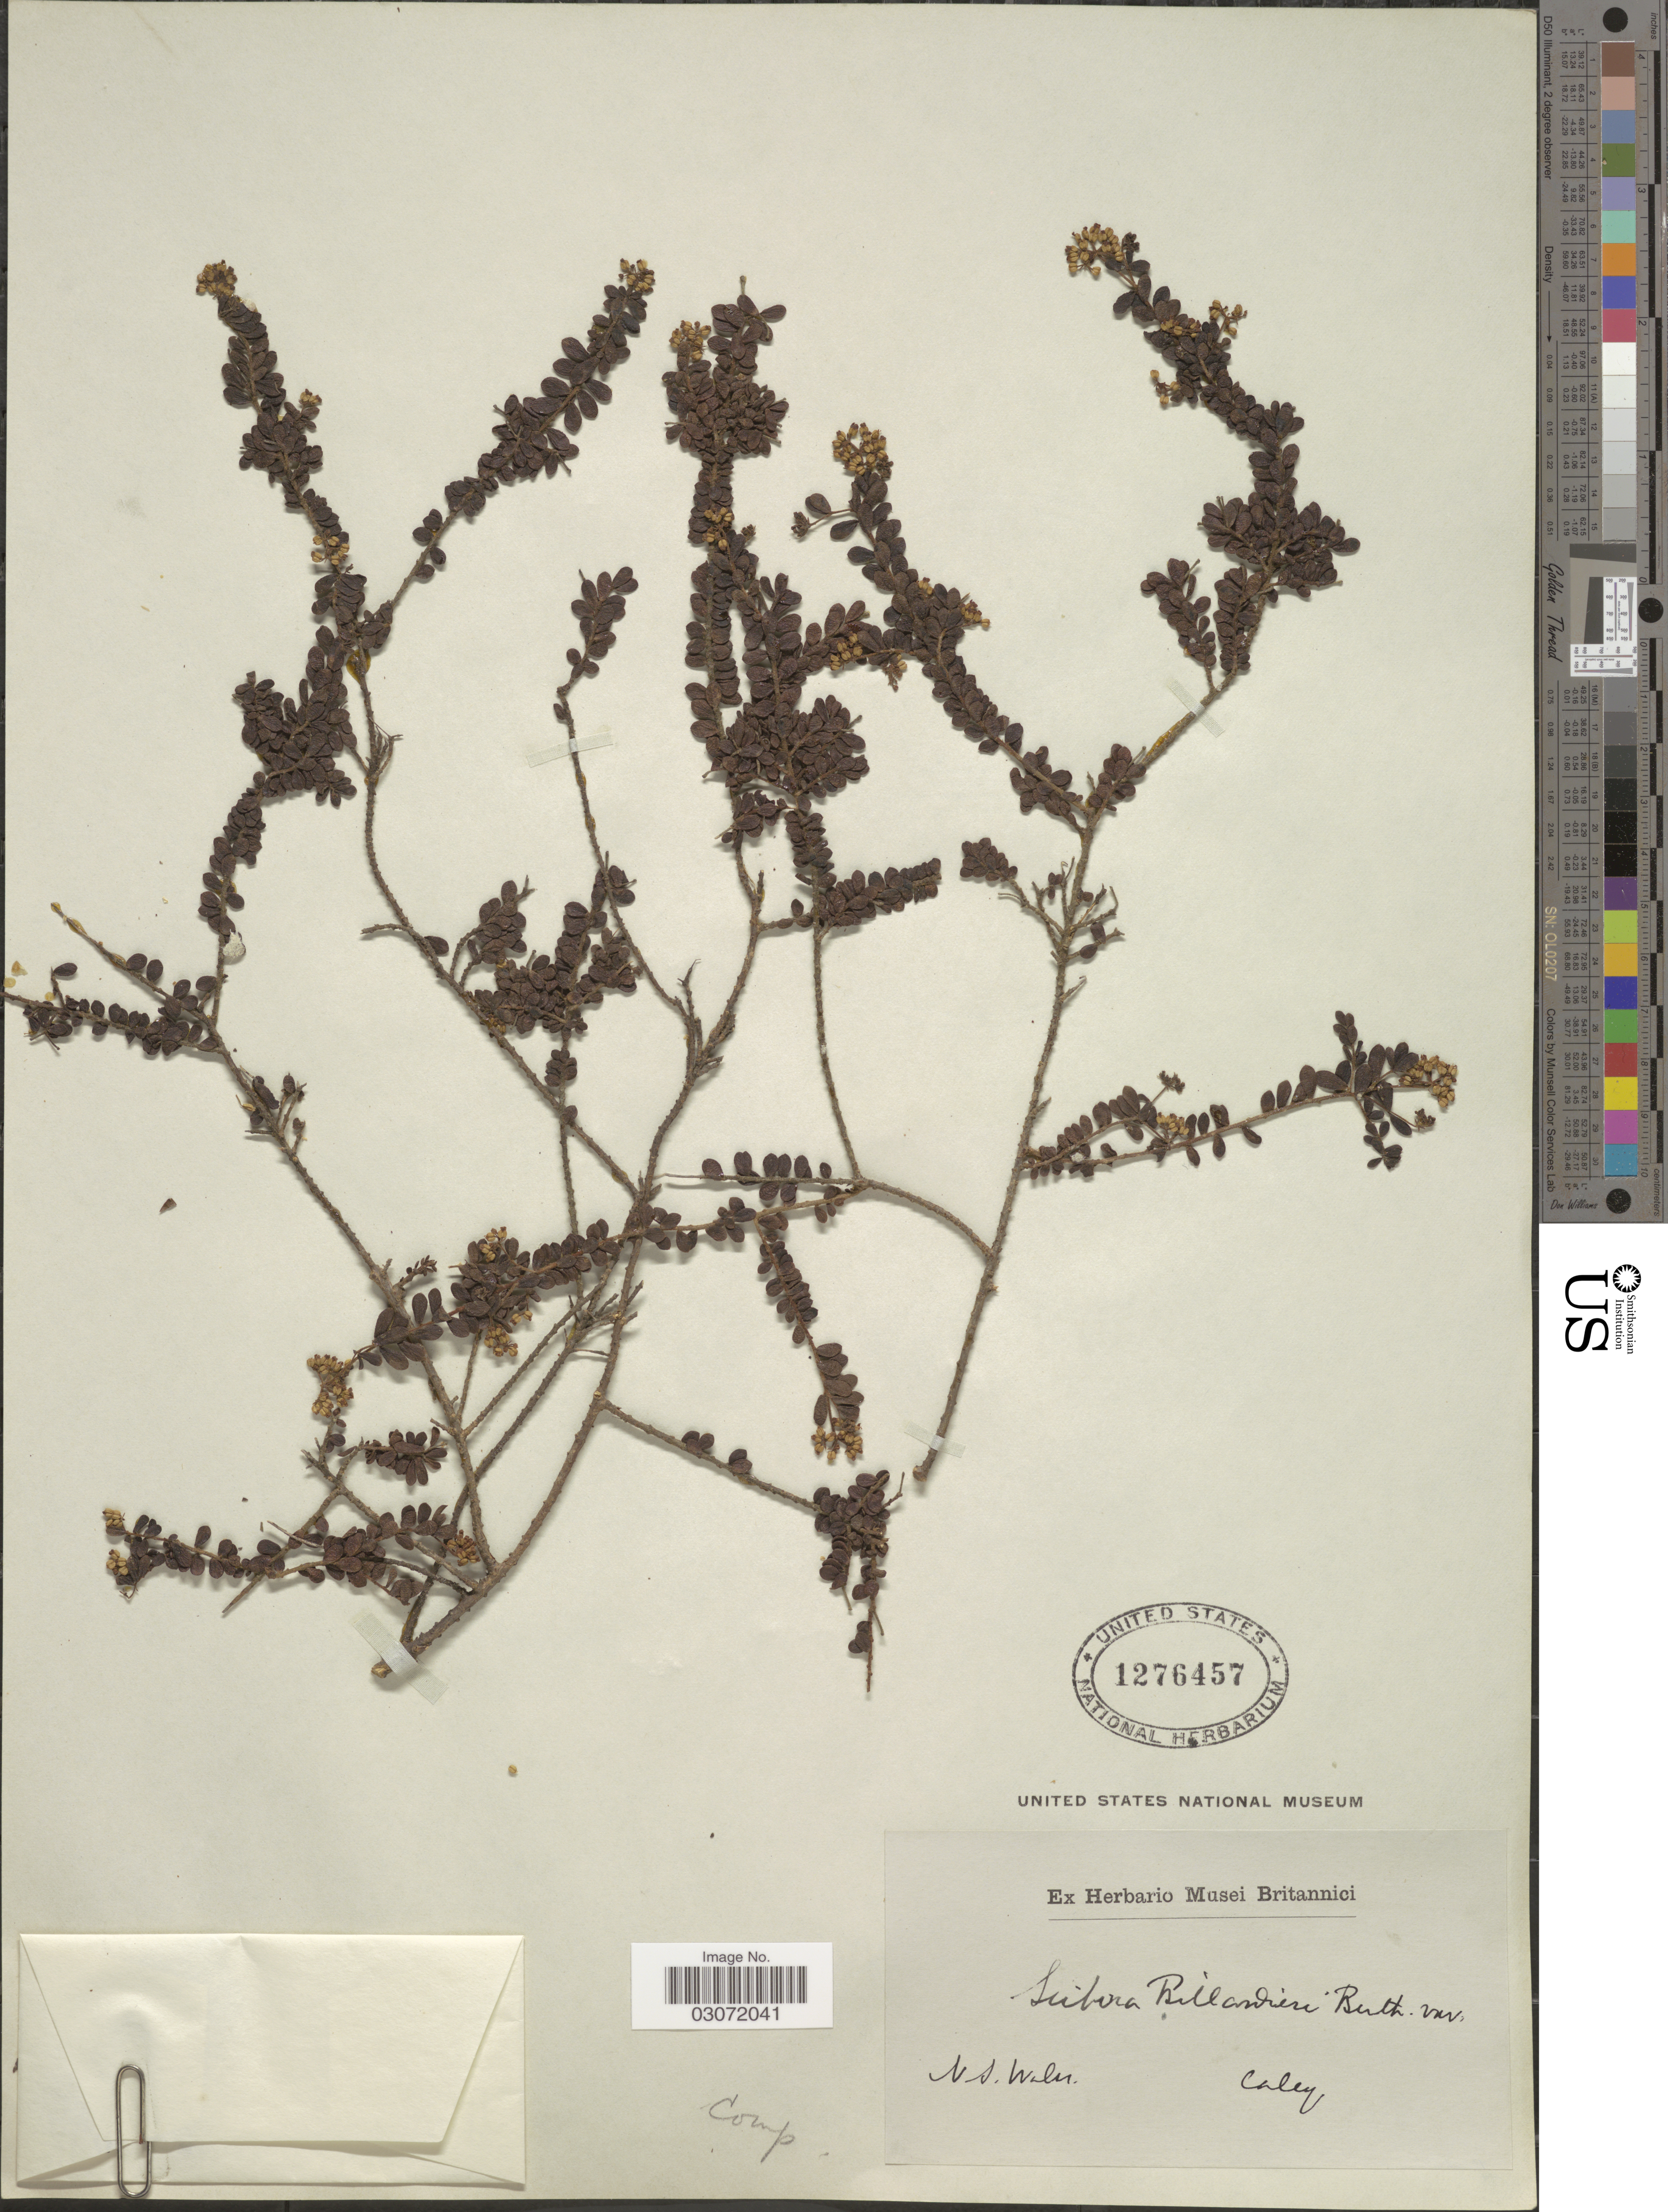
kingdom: Plantae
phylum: Tracheophyta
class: Magnoliopsida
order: Apiales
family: Apiaceae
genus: Platysace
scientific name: Platysace lanceolata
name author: Druce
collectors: -. Caley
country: Australia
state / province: New South Wales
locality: N.S. Wales.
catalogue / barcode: US 1276457